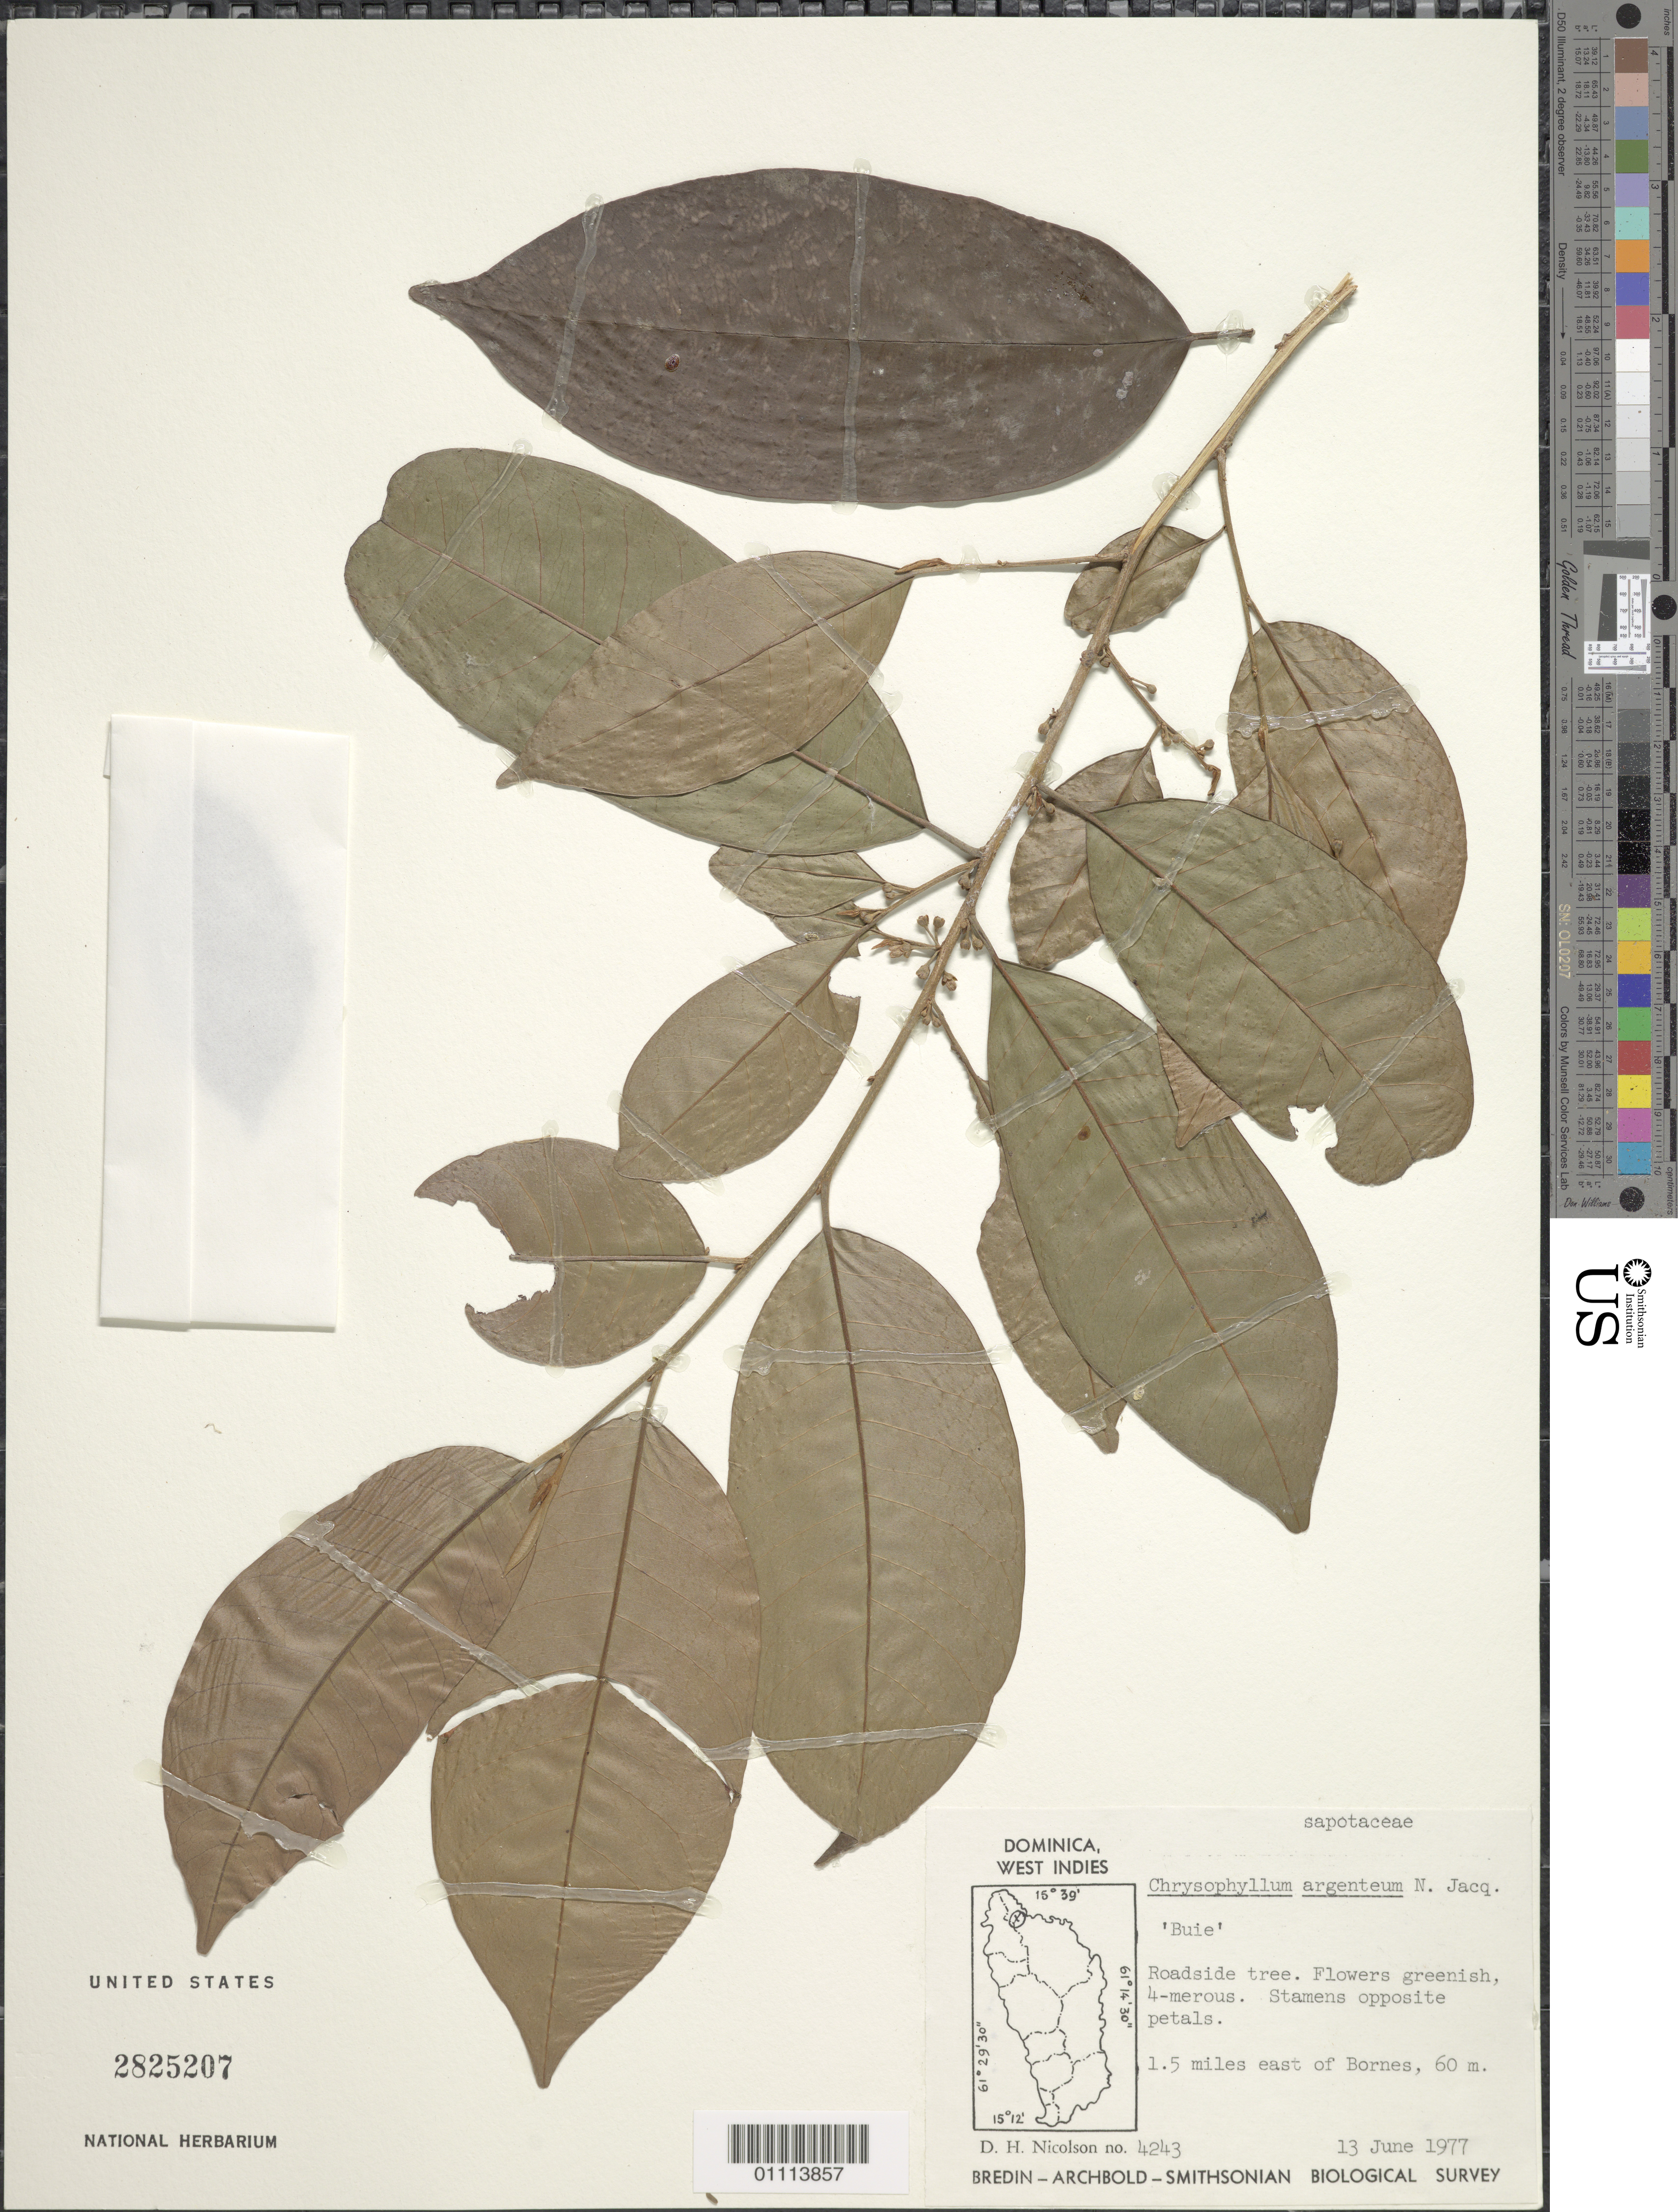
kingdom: Plantae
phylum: Tracheophyta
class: Magnoliopsida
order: Ericales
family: Sapotaceae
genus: Chrysophyllum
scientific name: Chrysophyllum argenteum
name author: Jacq.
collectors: D. H. Nicolson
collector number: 4243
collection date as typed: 13 Jun 1977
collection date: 1977-06-13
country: Dominica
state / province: St. Andrew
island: Dominica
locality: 1.5 miles E of Bornes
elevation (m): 60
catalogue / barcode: US 2825207